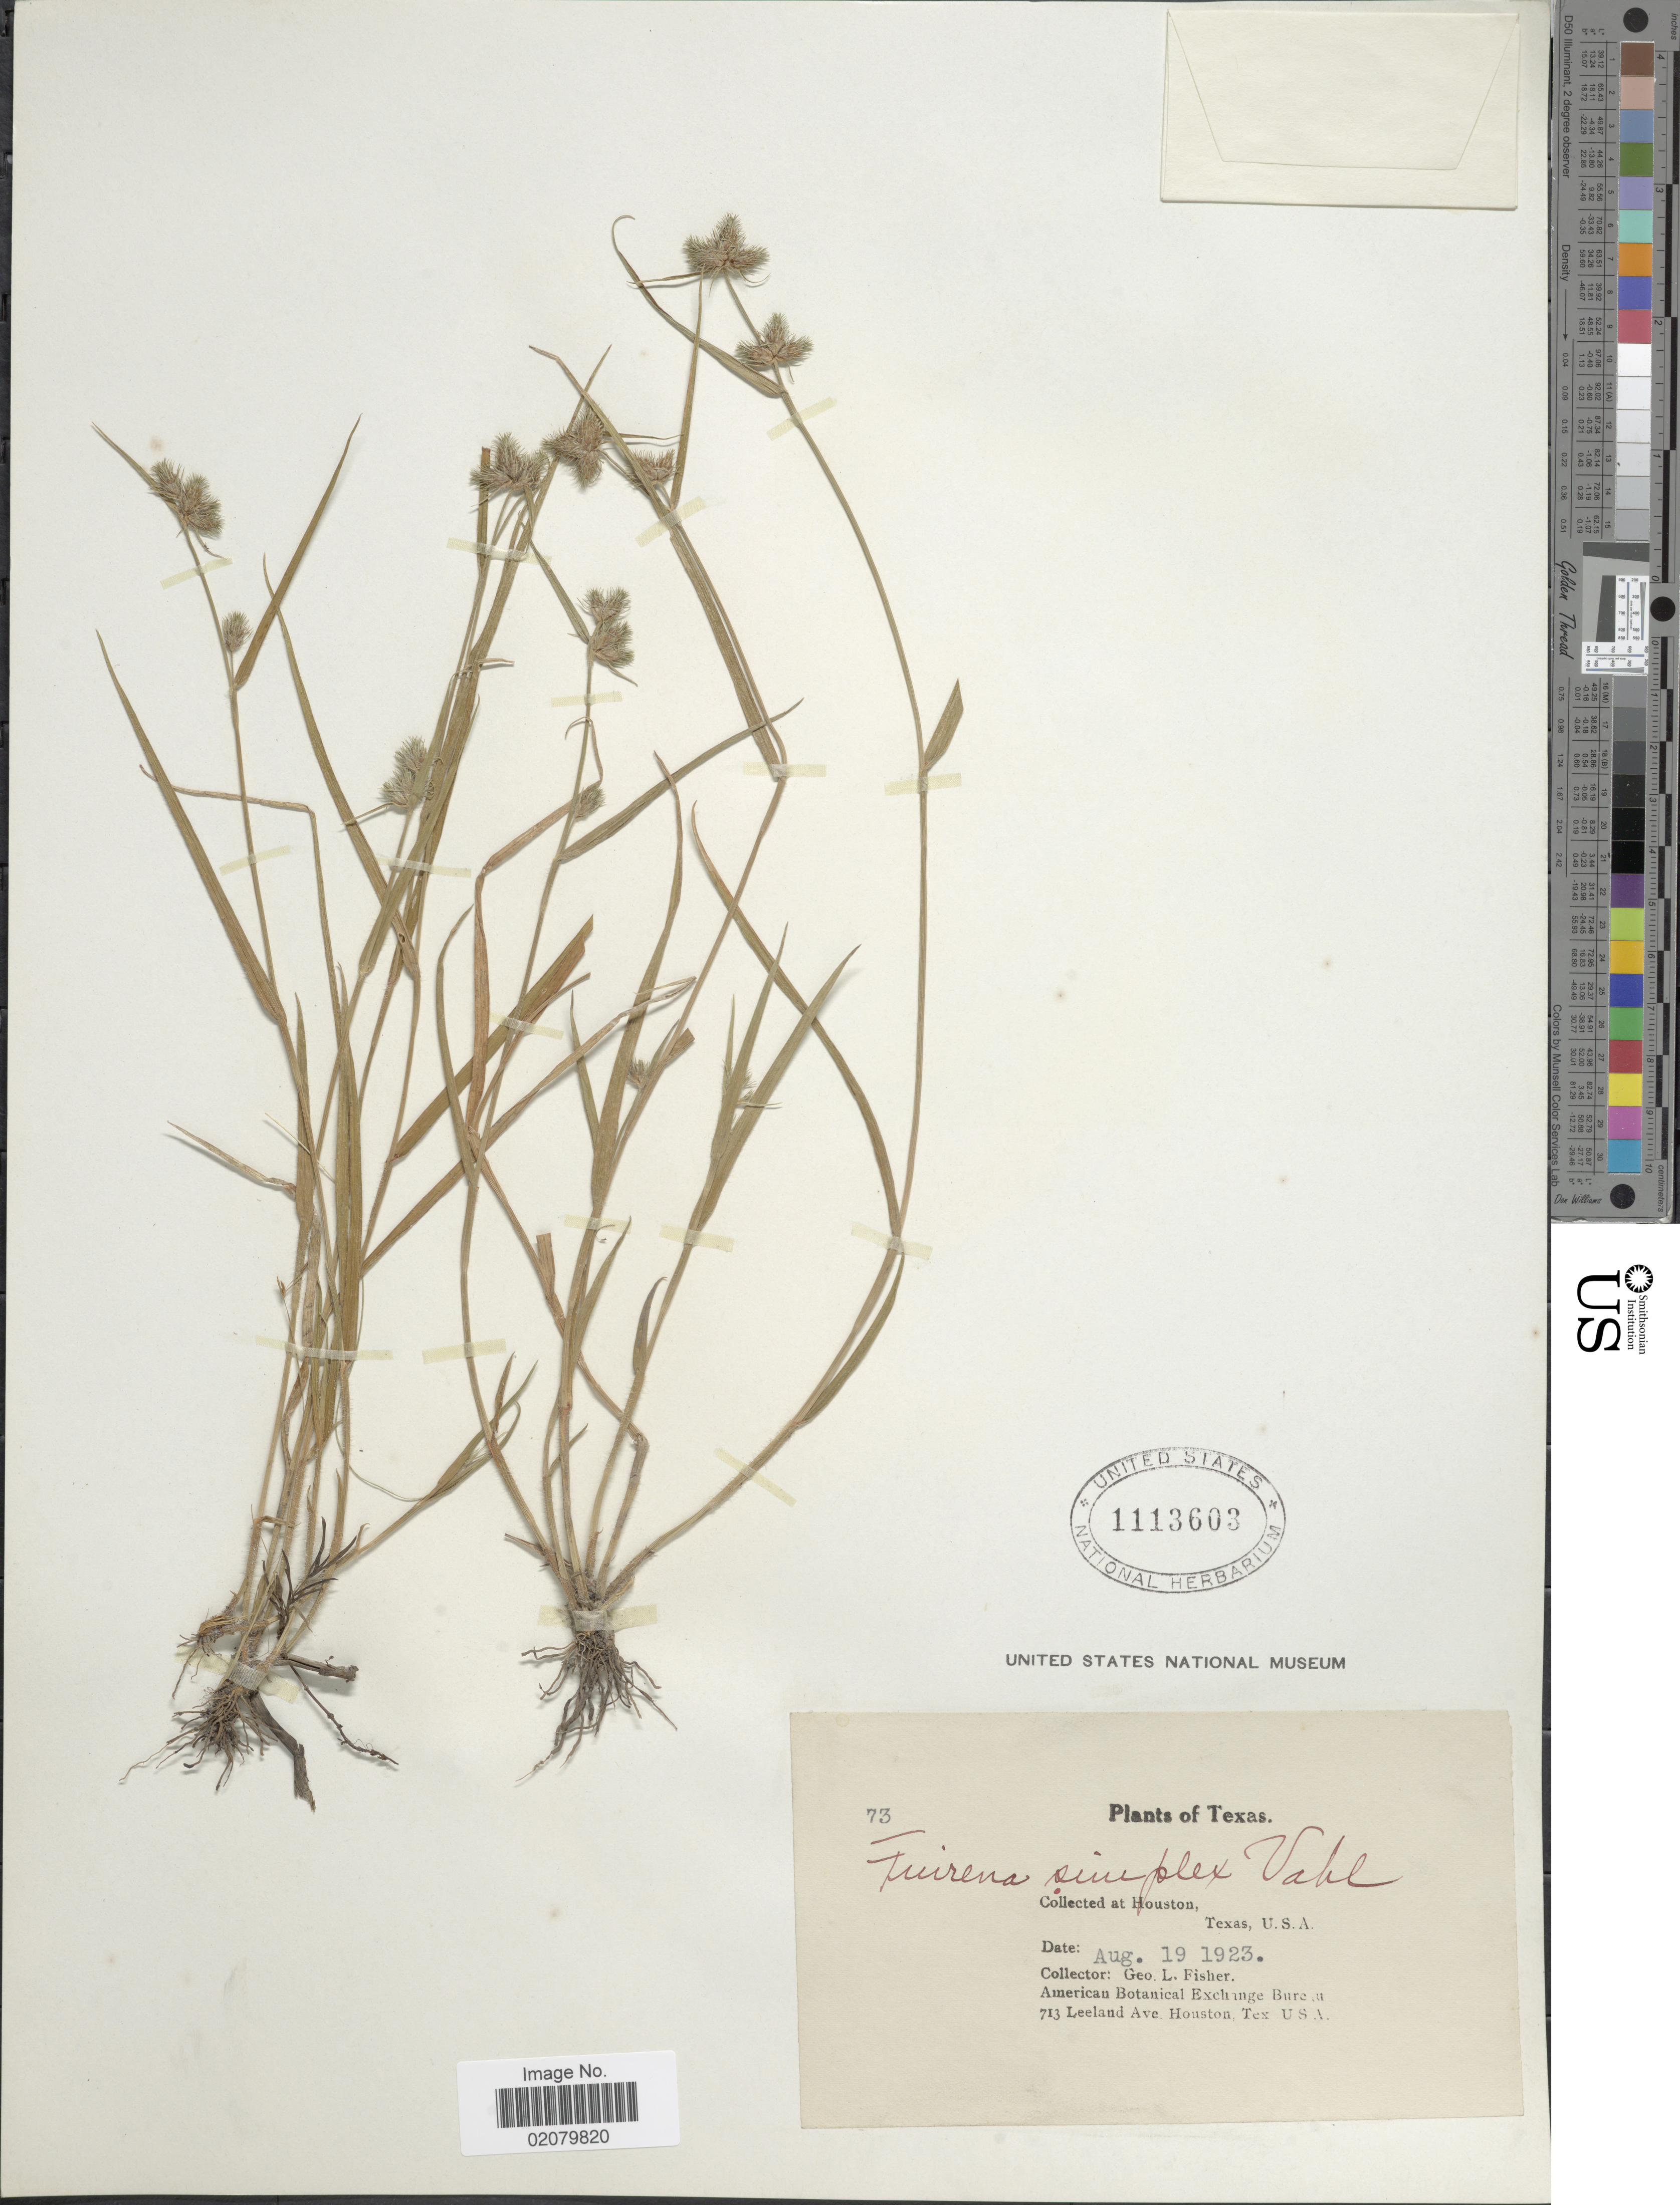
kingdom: Plantae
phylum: Tracheophyta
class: Liliopsida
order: Poales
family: Cyperaceae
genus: Fuirena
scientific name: Fuirena simplex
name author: Vahl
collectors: G. L. Fisher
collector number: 73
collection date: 1923-08-19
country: United States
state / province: Texas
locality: Houston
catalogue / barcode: US 1113603